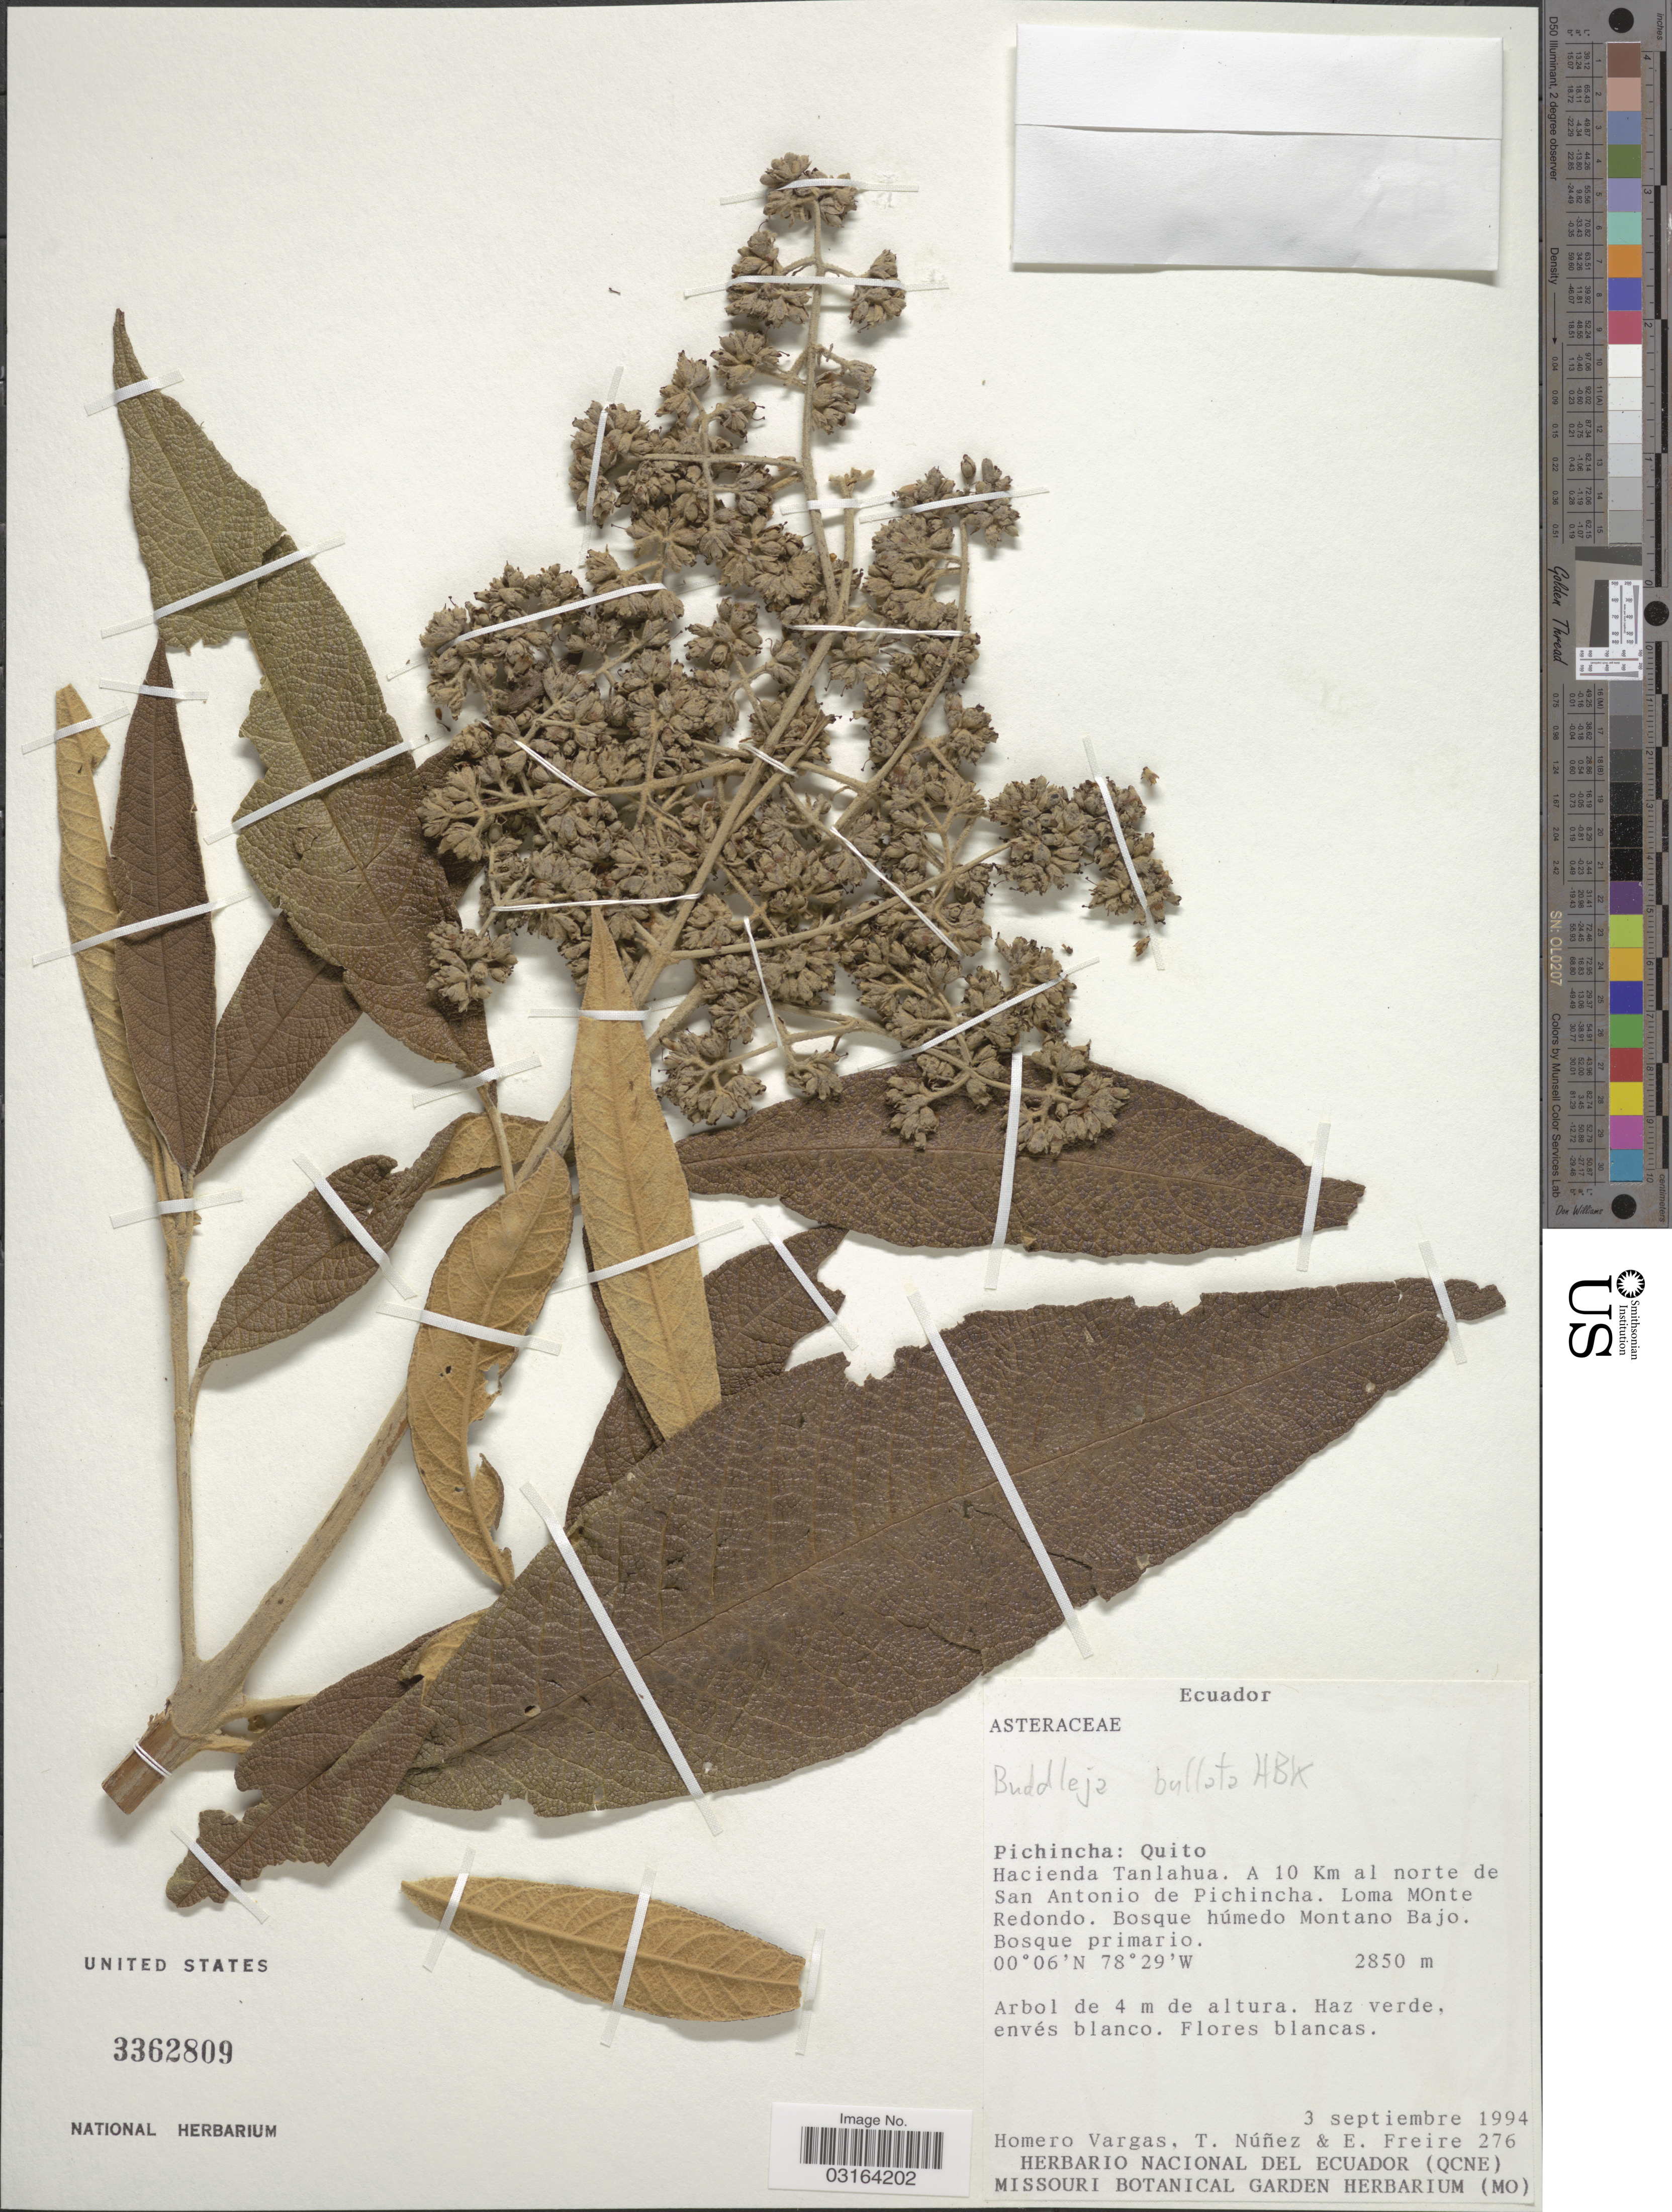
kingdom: Plantae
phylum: Tracheophyta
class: Magnoliopsida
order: Lamiales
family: Scrophulariaceae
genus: Buddleja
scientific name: Buddleja bullata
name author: Kunth in Humb. & et al.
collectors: H. Vargas, T. Núñez & E. Freire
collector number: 276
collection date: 1994-09-03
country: Ecuador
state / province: Pichincha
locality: Quito, Hacienda Tanlahua. A 10 Km al norte de San Antonio de Pichincha. Loma MOnte Redondo.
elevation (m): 2850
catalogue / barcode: US 3362809